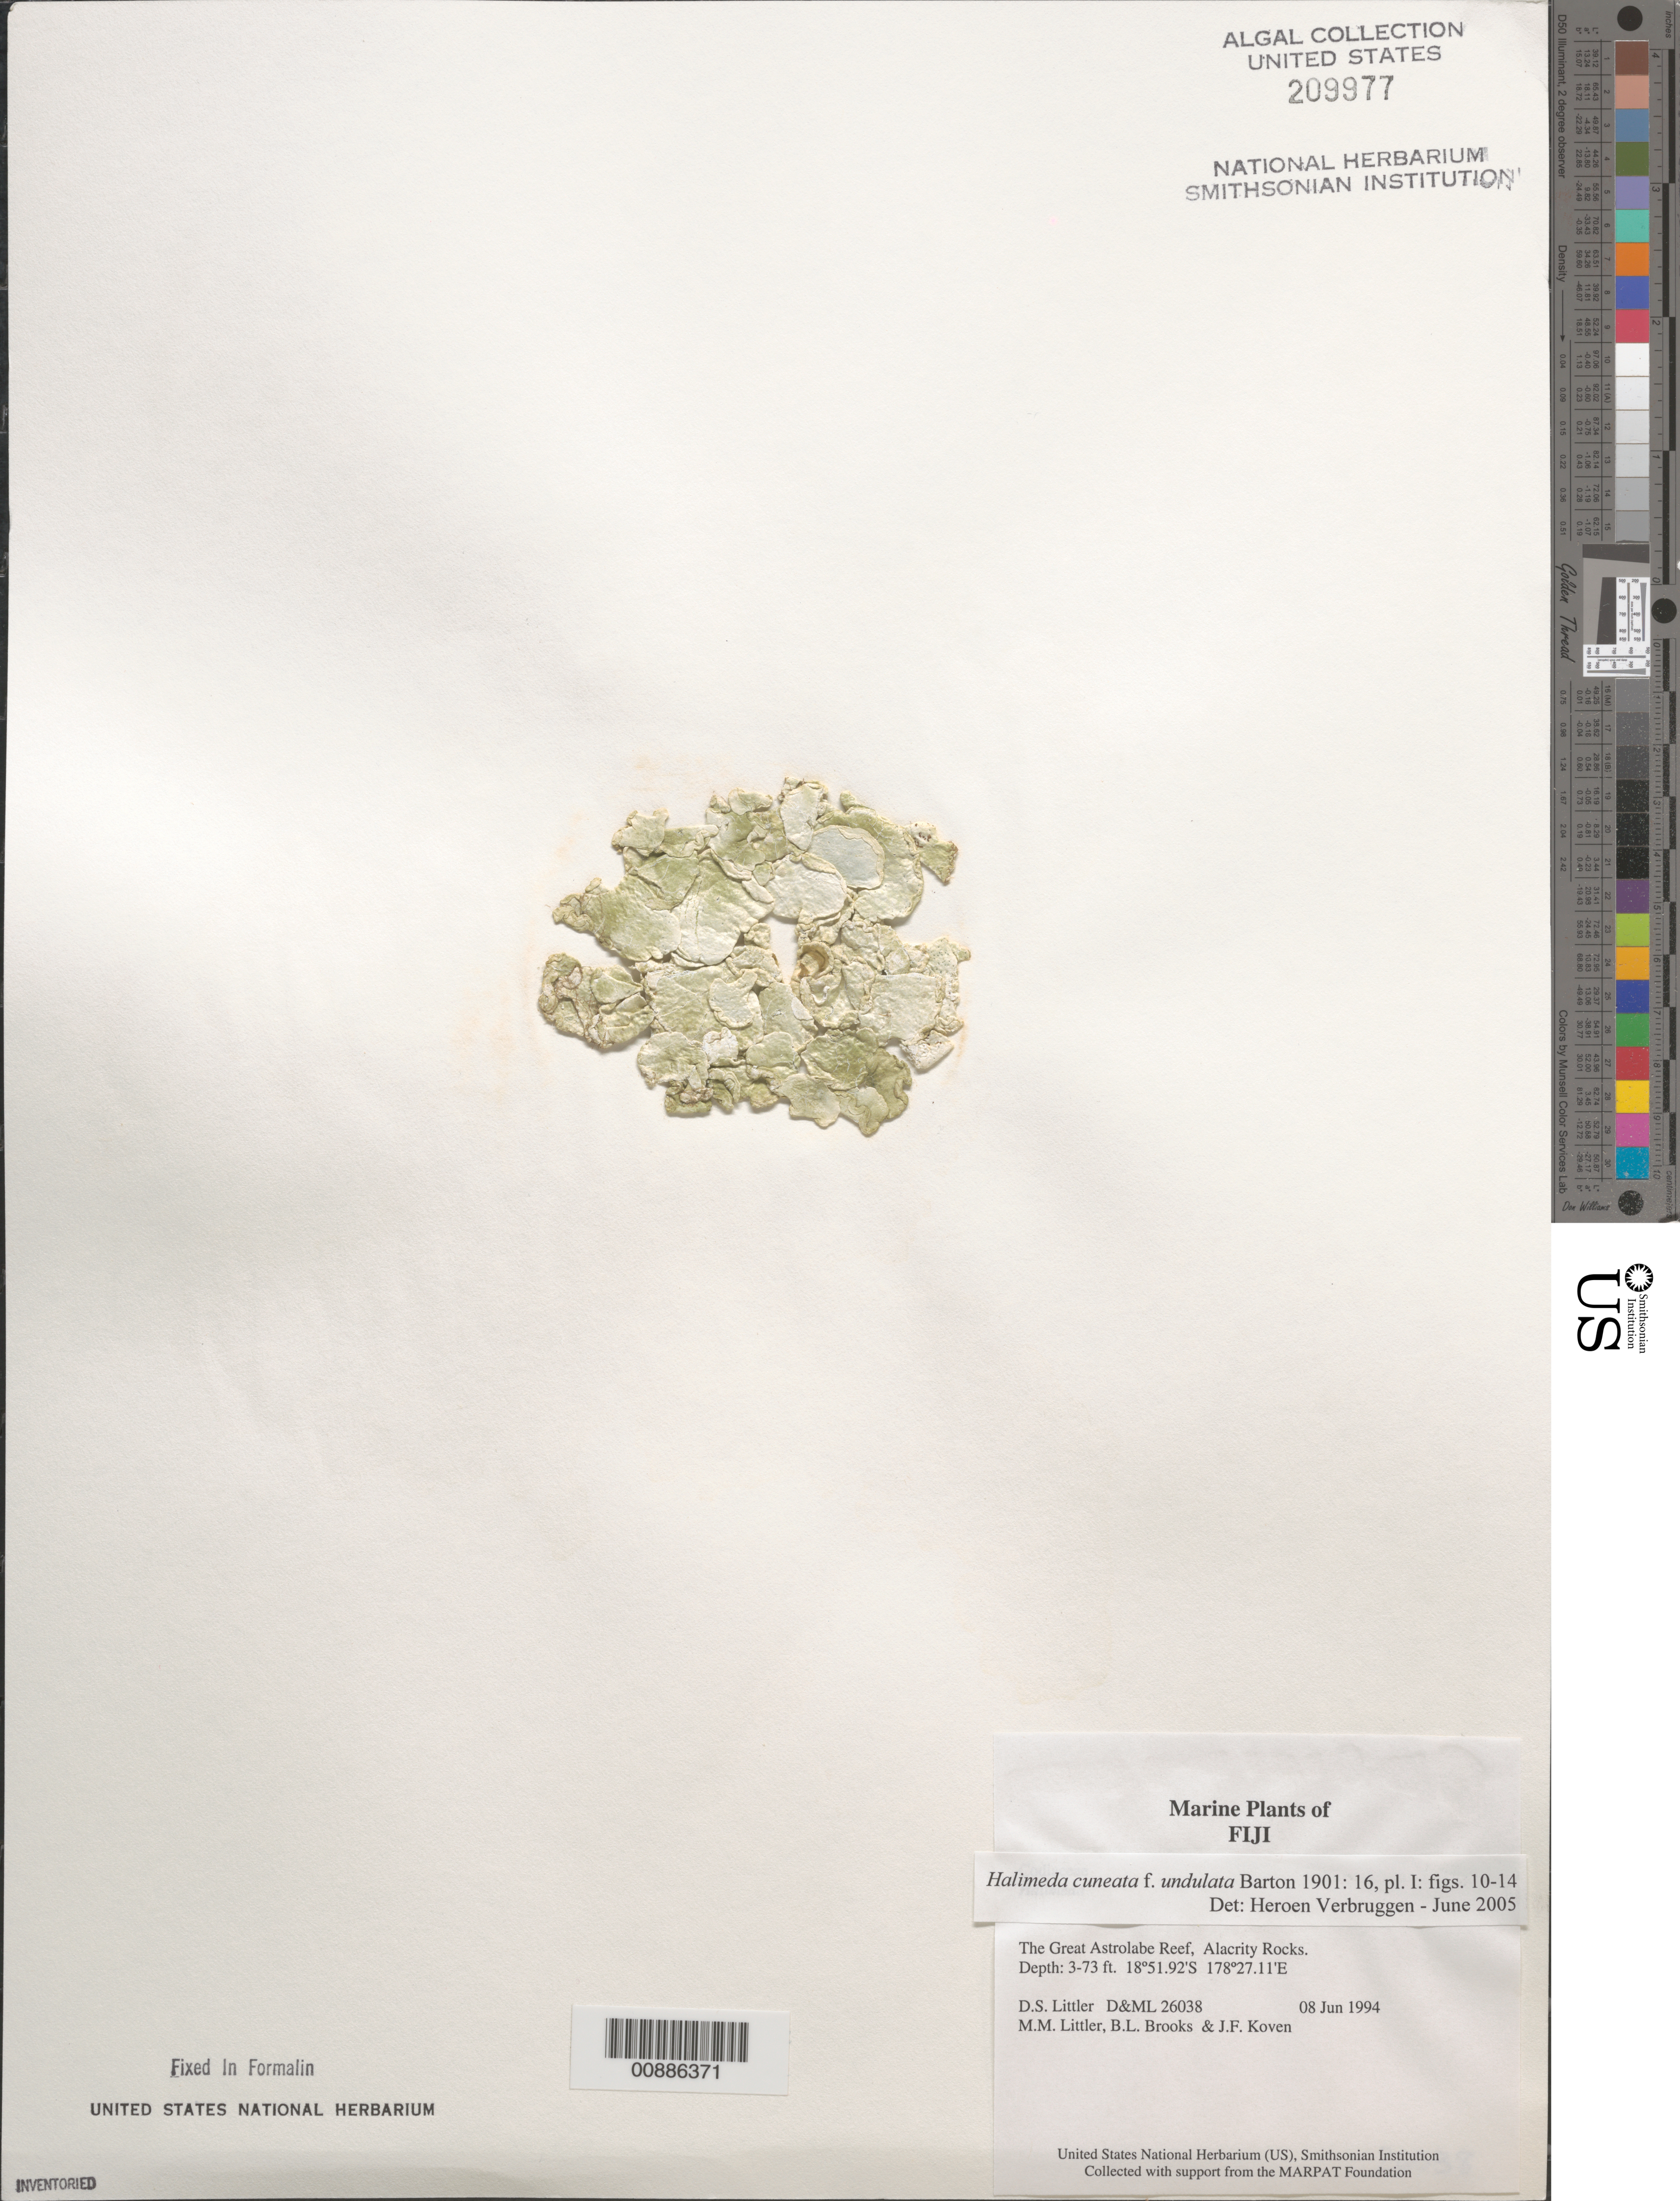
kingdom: Plantae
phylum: Chlorophyta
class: Ulvophyceae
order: Bryopsidales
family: Halimedaceae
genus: Halimeda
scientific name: Halimeda cuneata f. undulata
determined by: Verbruggen, H.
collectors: D. S. Littler, M. M. Littler, B. Brooks & J. Koven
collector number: D&ML 26038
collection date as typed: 08 Jun 1994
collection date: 1994-06-08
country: Fiji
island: Great Astrolabe Reef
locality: Great Astrolabe Reef, Alacrity Rocks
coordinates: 18 51.92'S, 178 27.11'E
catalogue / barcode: US 209977